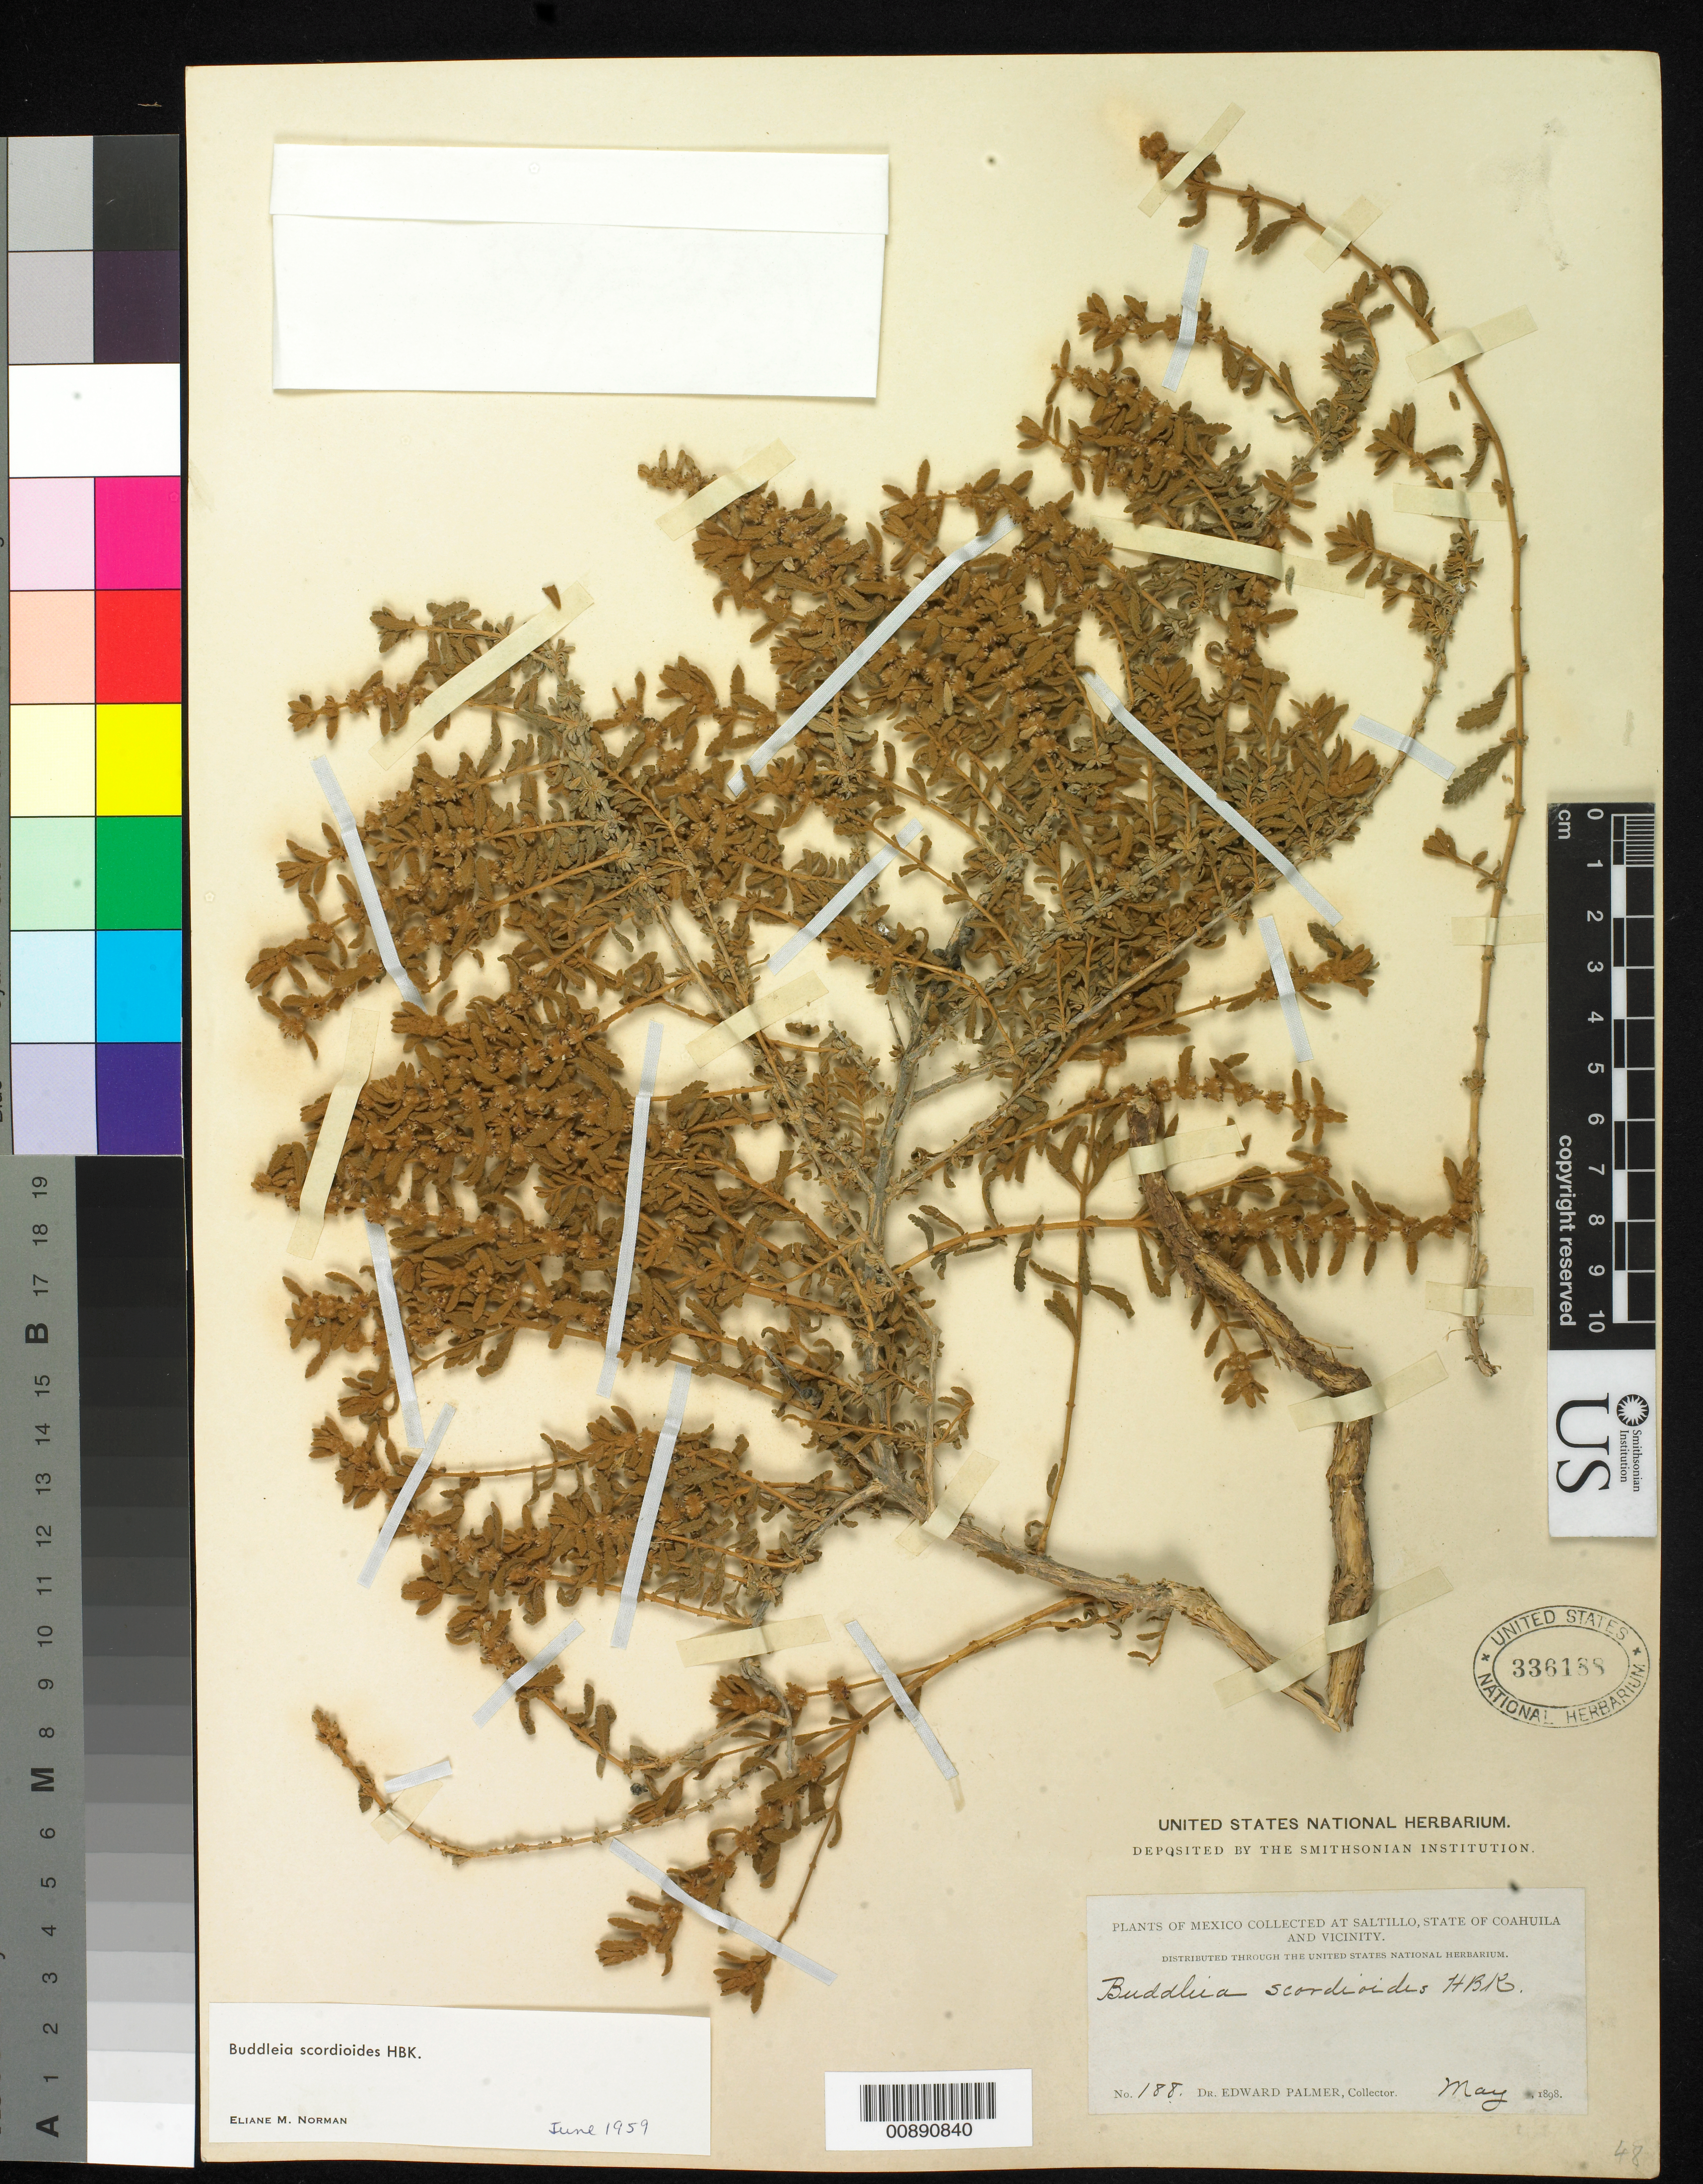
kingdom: Plantae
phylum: Tracheophyta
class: Magnoliopsida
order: Lamiales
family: Scrophulariaceae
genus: Buddleja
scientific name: Buddleja scordioides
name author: Kunth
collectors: E. Palmer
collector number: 188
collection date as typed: May 1898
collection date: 1898-05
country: Mexico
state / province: Coahuila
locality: Saltillo, Coahuila and vicinity.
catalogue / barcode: US 336188